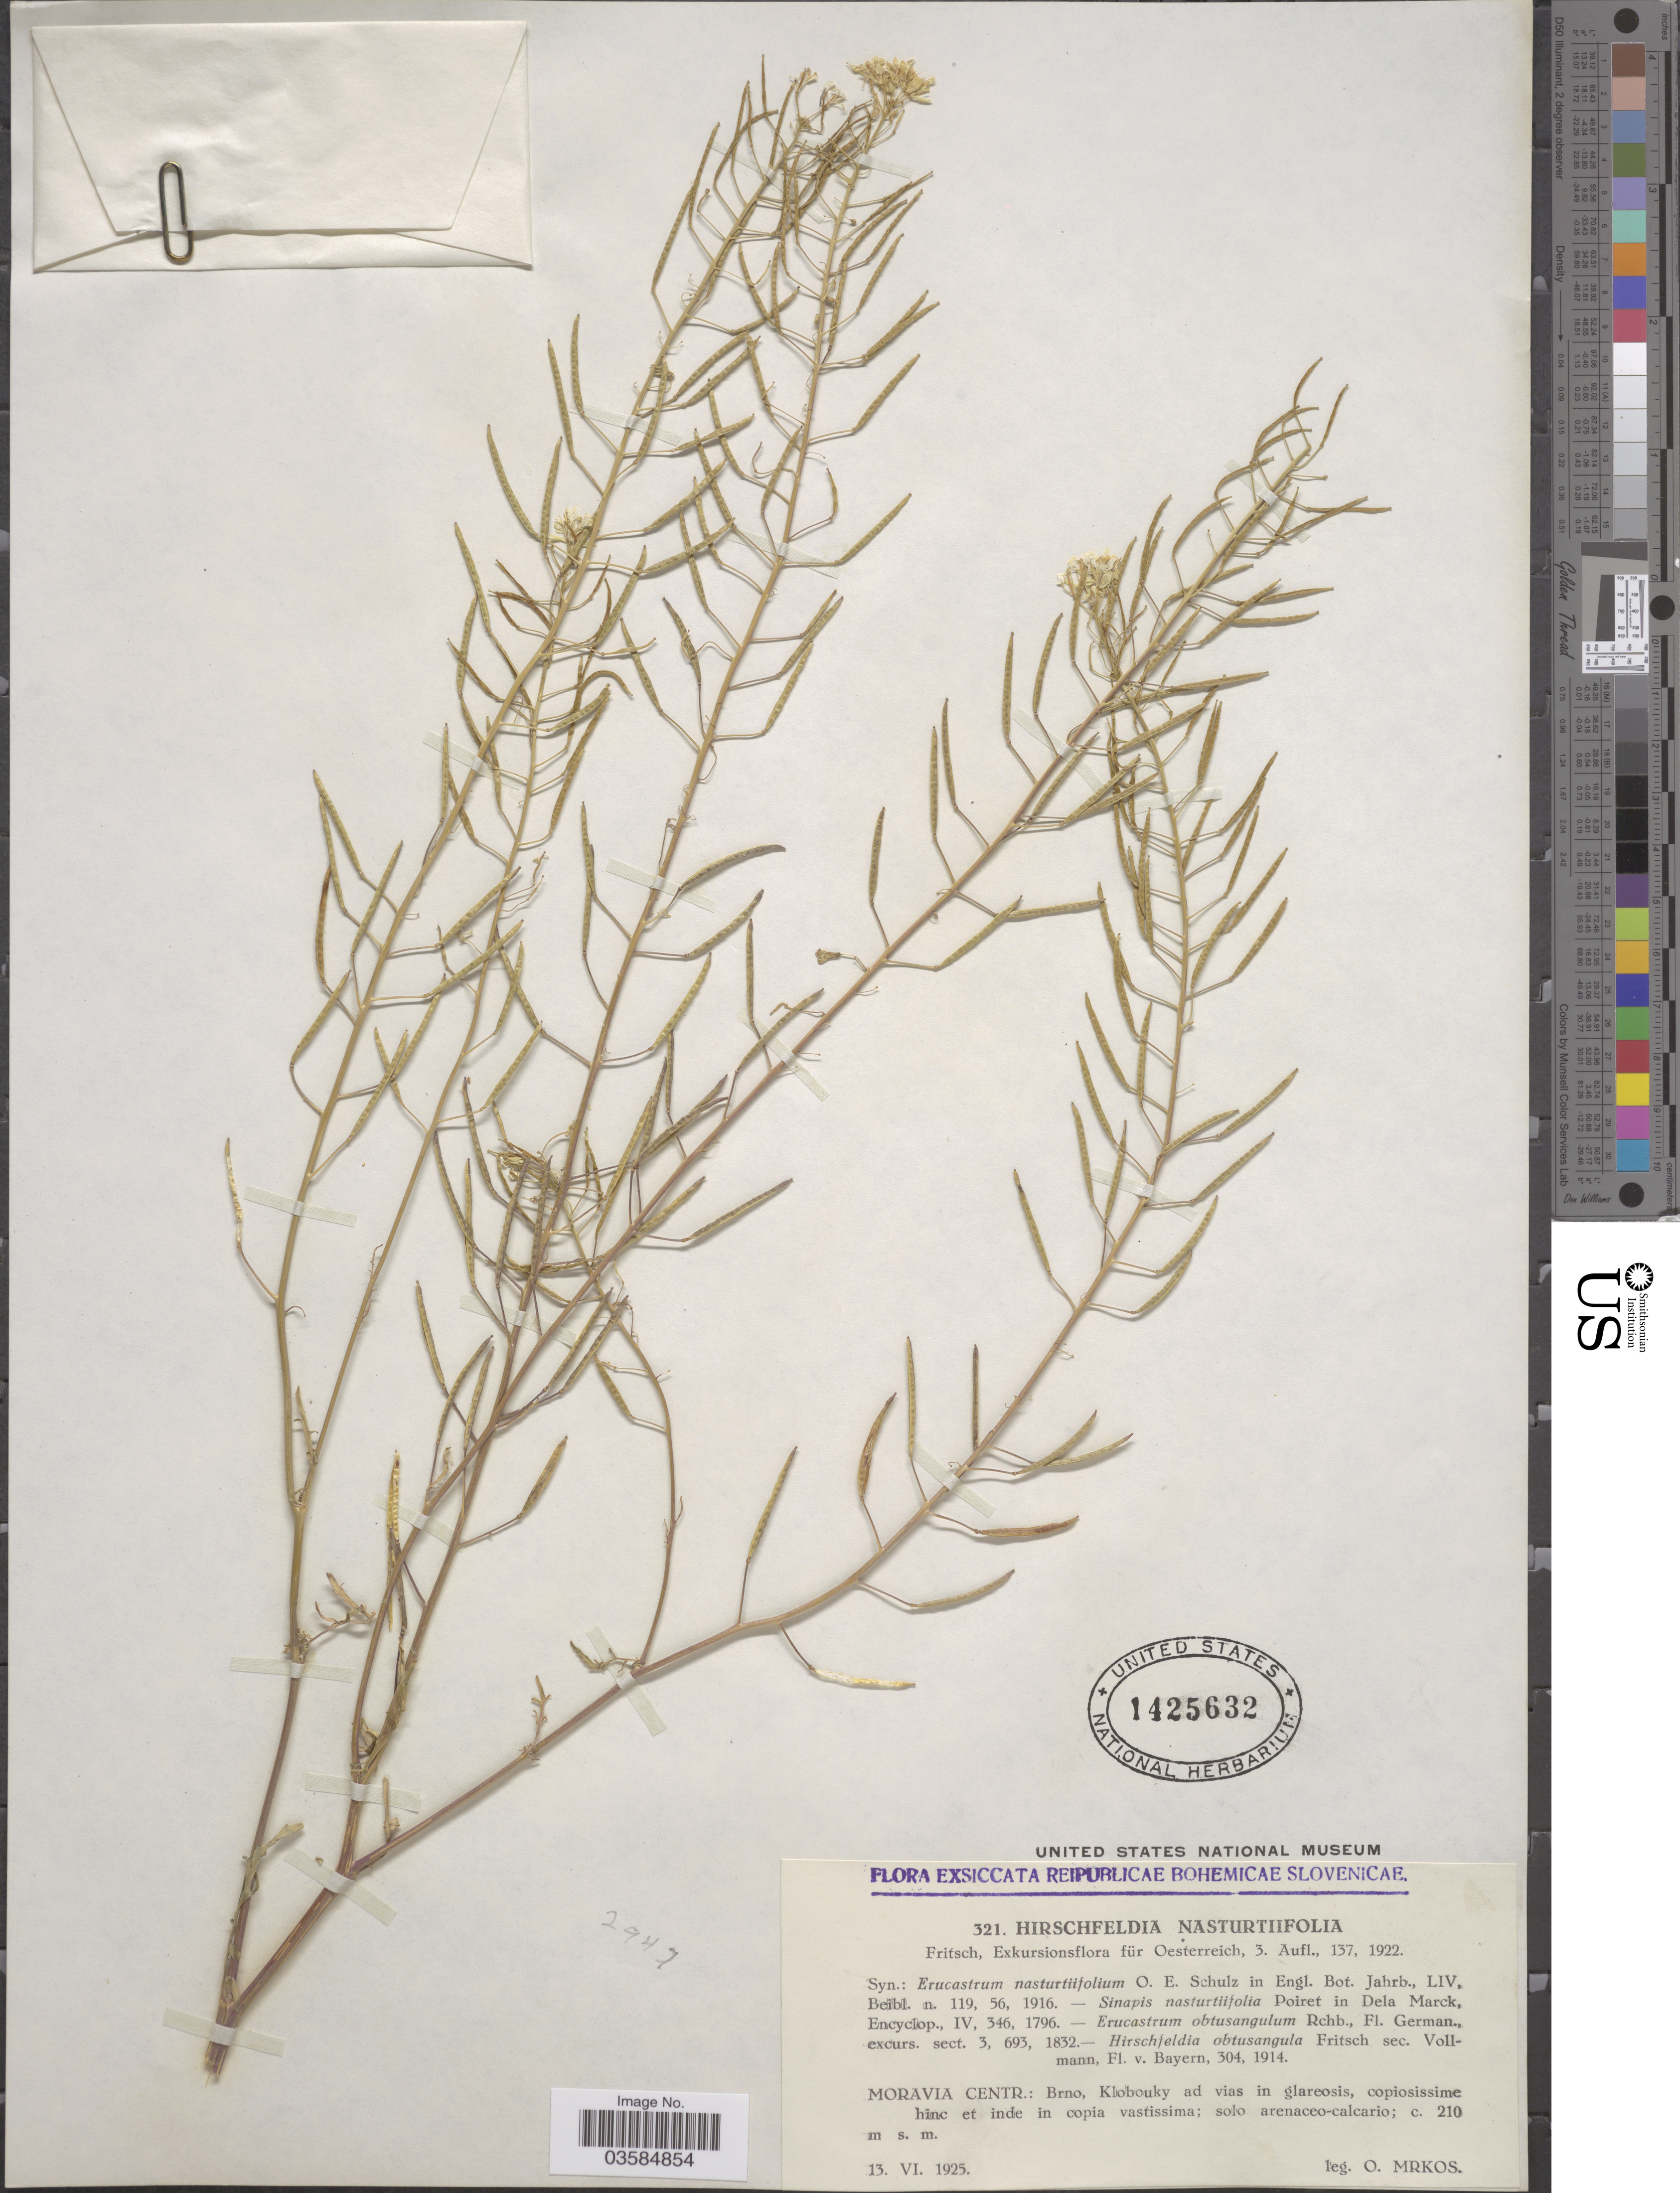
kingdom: Plantae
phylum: Tracheophyta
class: Magnoliopsida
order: Brassicales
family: Brassicaceae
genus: Erucastrum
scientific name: Erucastrum nasturtiifolium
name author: (Poir.) O.E. Schulz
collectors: O. Mrkos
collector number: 321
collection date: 1925-06-13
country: Czechia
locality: Reipublicae Bohemicae Slovenicae. Moravia Centr.: Brno, Klobouky ad vias in glareosis, copiosissime hinc et inde in copia vastissima; solo arenaceo-calcario.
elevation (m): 210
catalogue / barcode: US 1425632